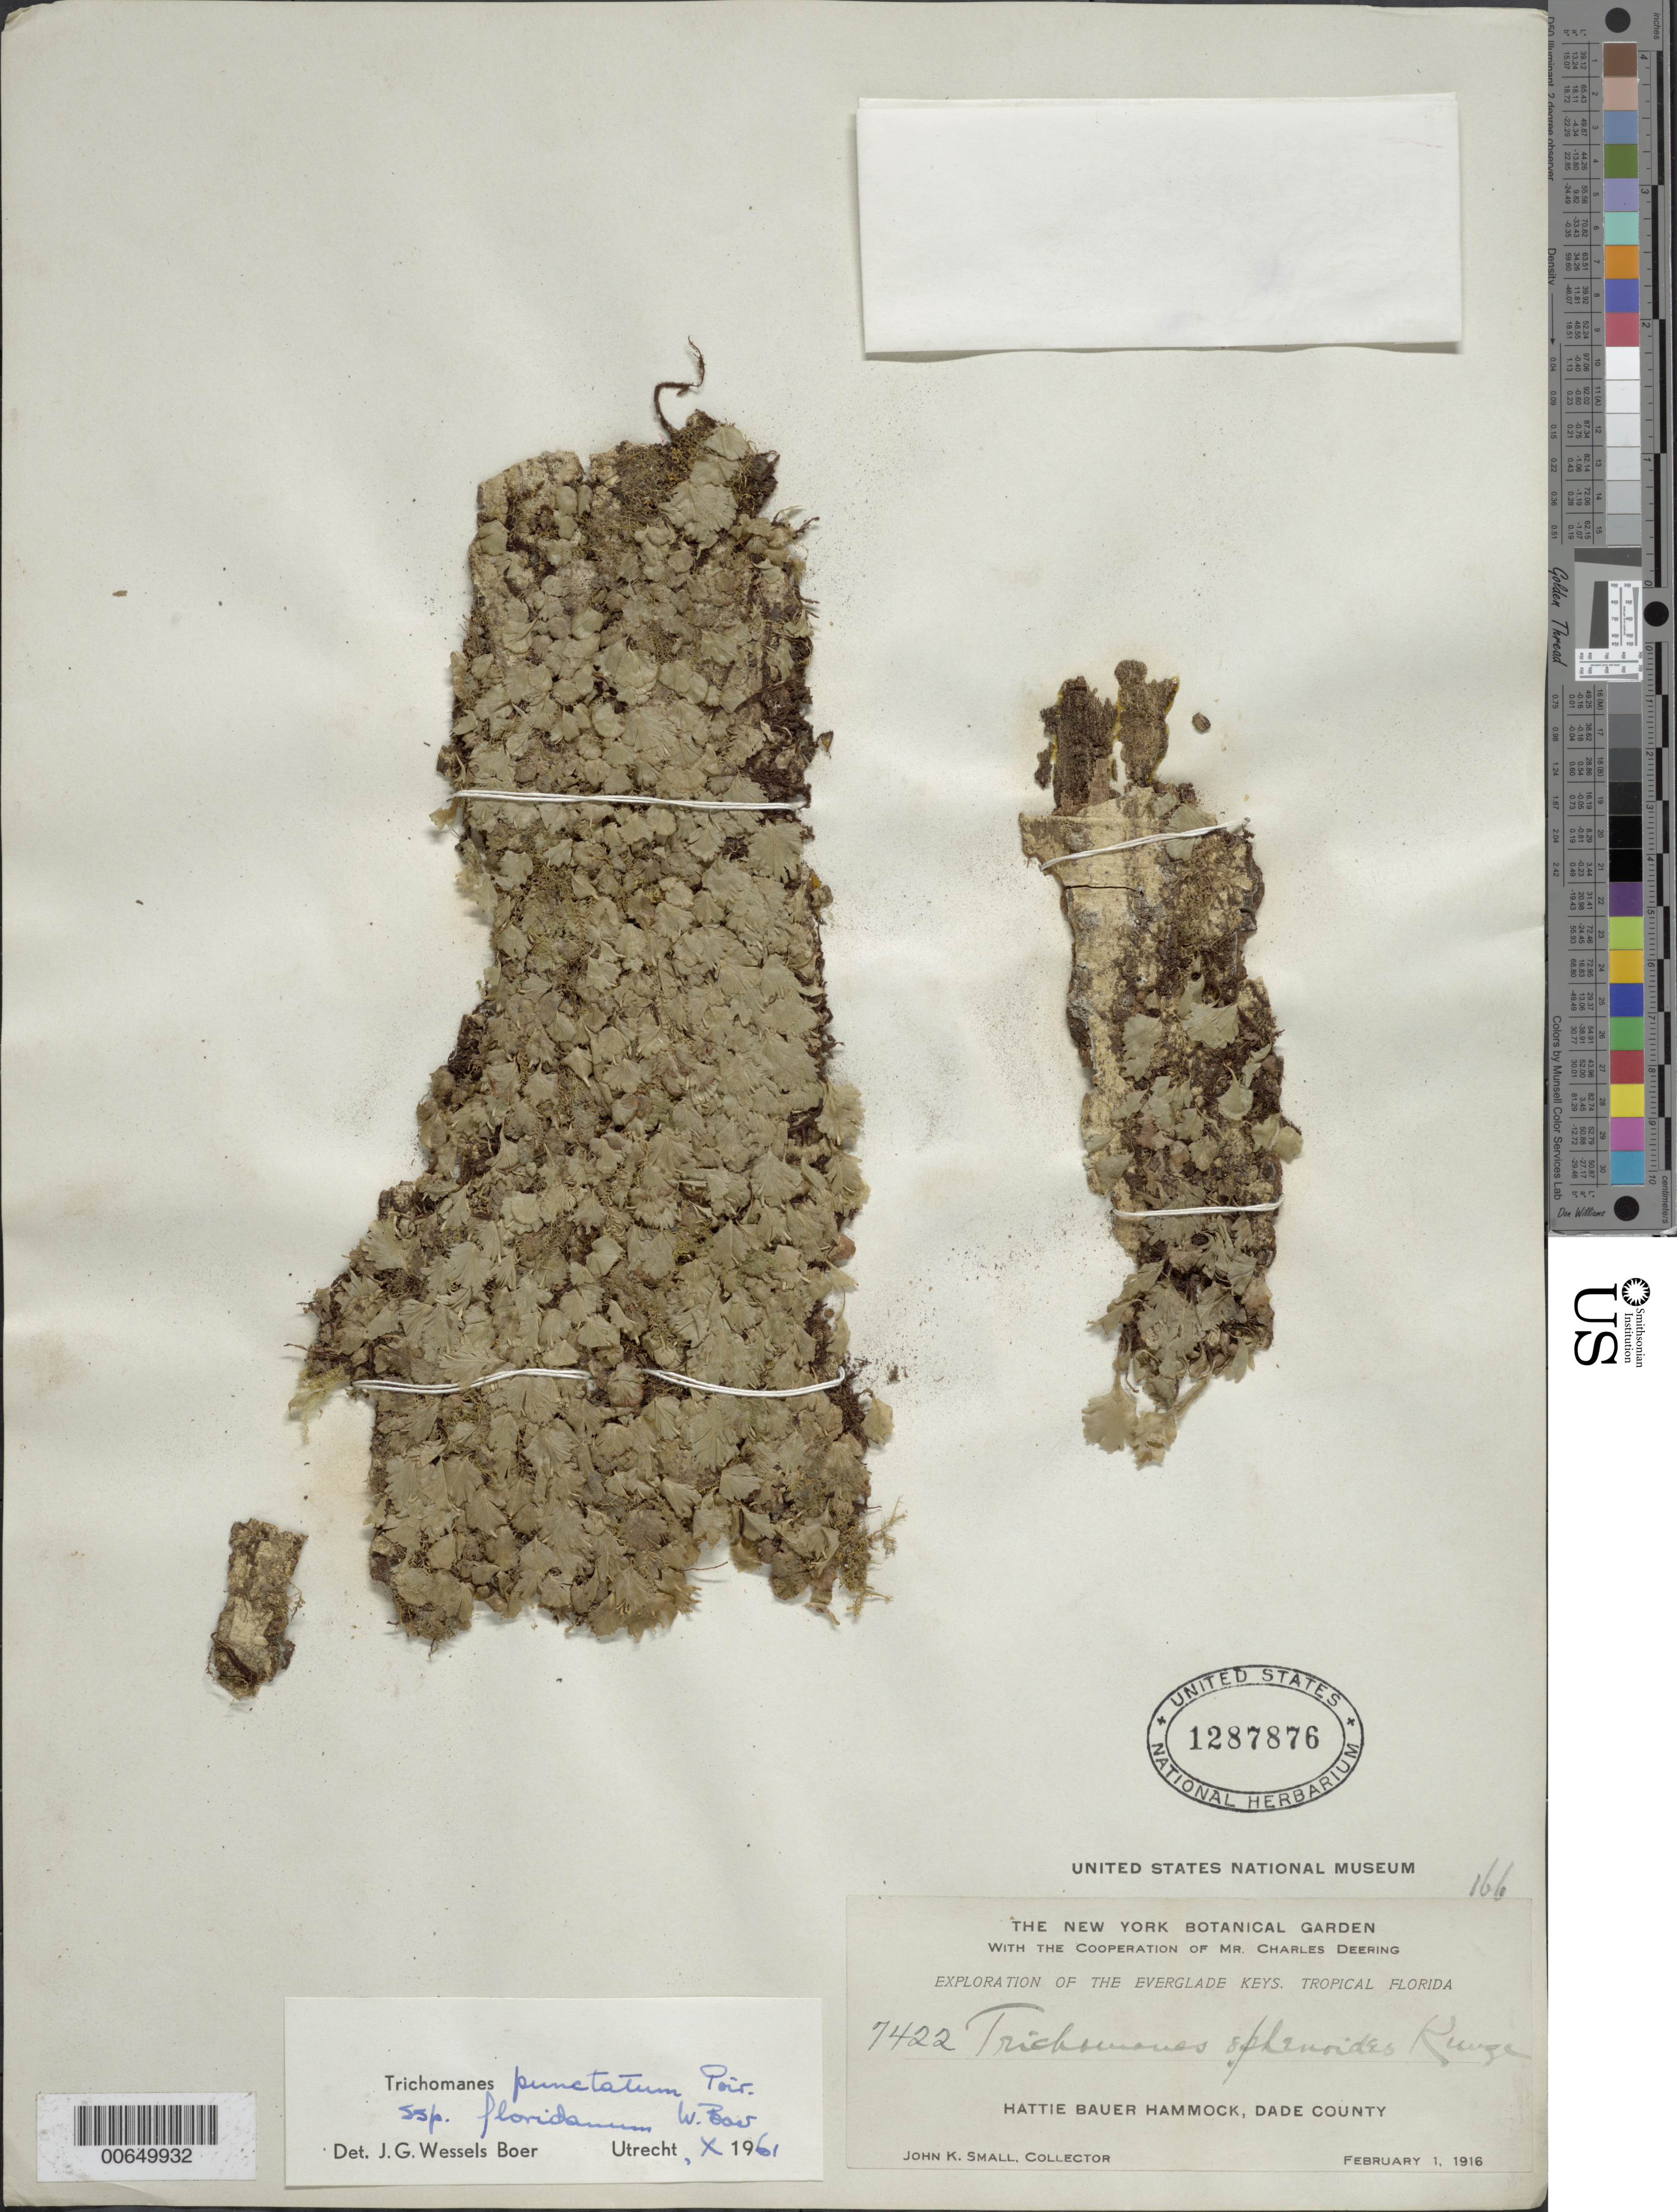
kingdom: Plantae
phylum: Tracheophyta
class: Polypodiopsida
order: Hymenophyllales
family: Hymenophyllaceae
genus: Didymoglossum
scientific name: Didymoglossum punctatum subsp. floridanum comb. nov., ined 2015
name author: (Poir.) Desv.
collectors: J. K. Small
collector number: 7422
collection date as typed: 01 Feb 1916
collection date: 1916-02-01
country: United States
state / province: Florida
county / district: Dade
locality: Hattie Bauer Hammock.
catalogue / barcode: US 1287876